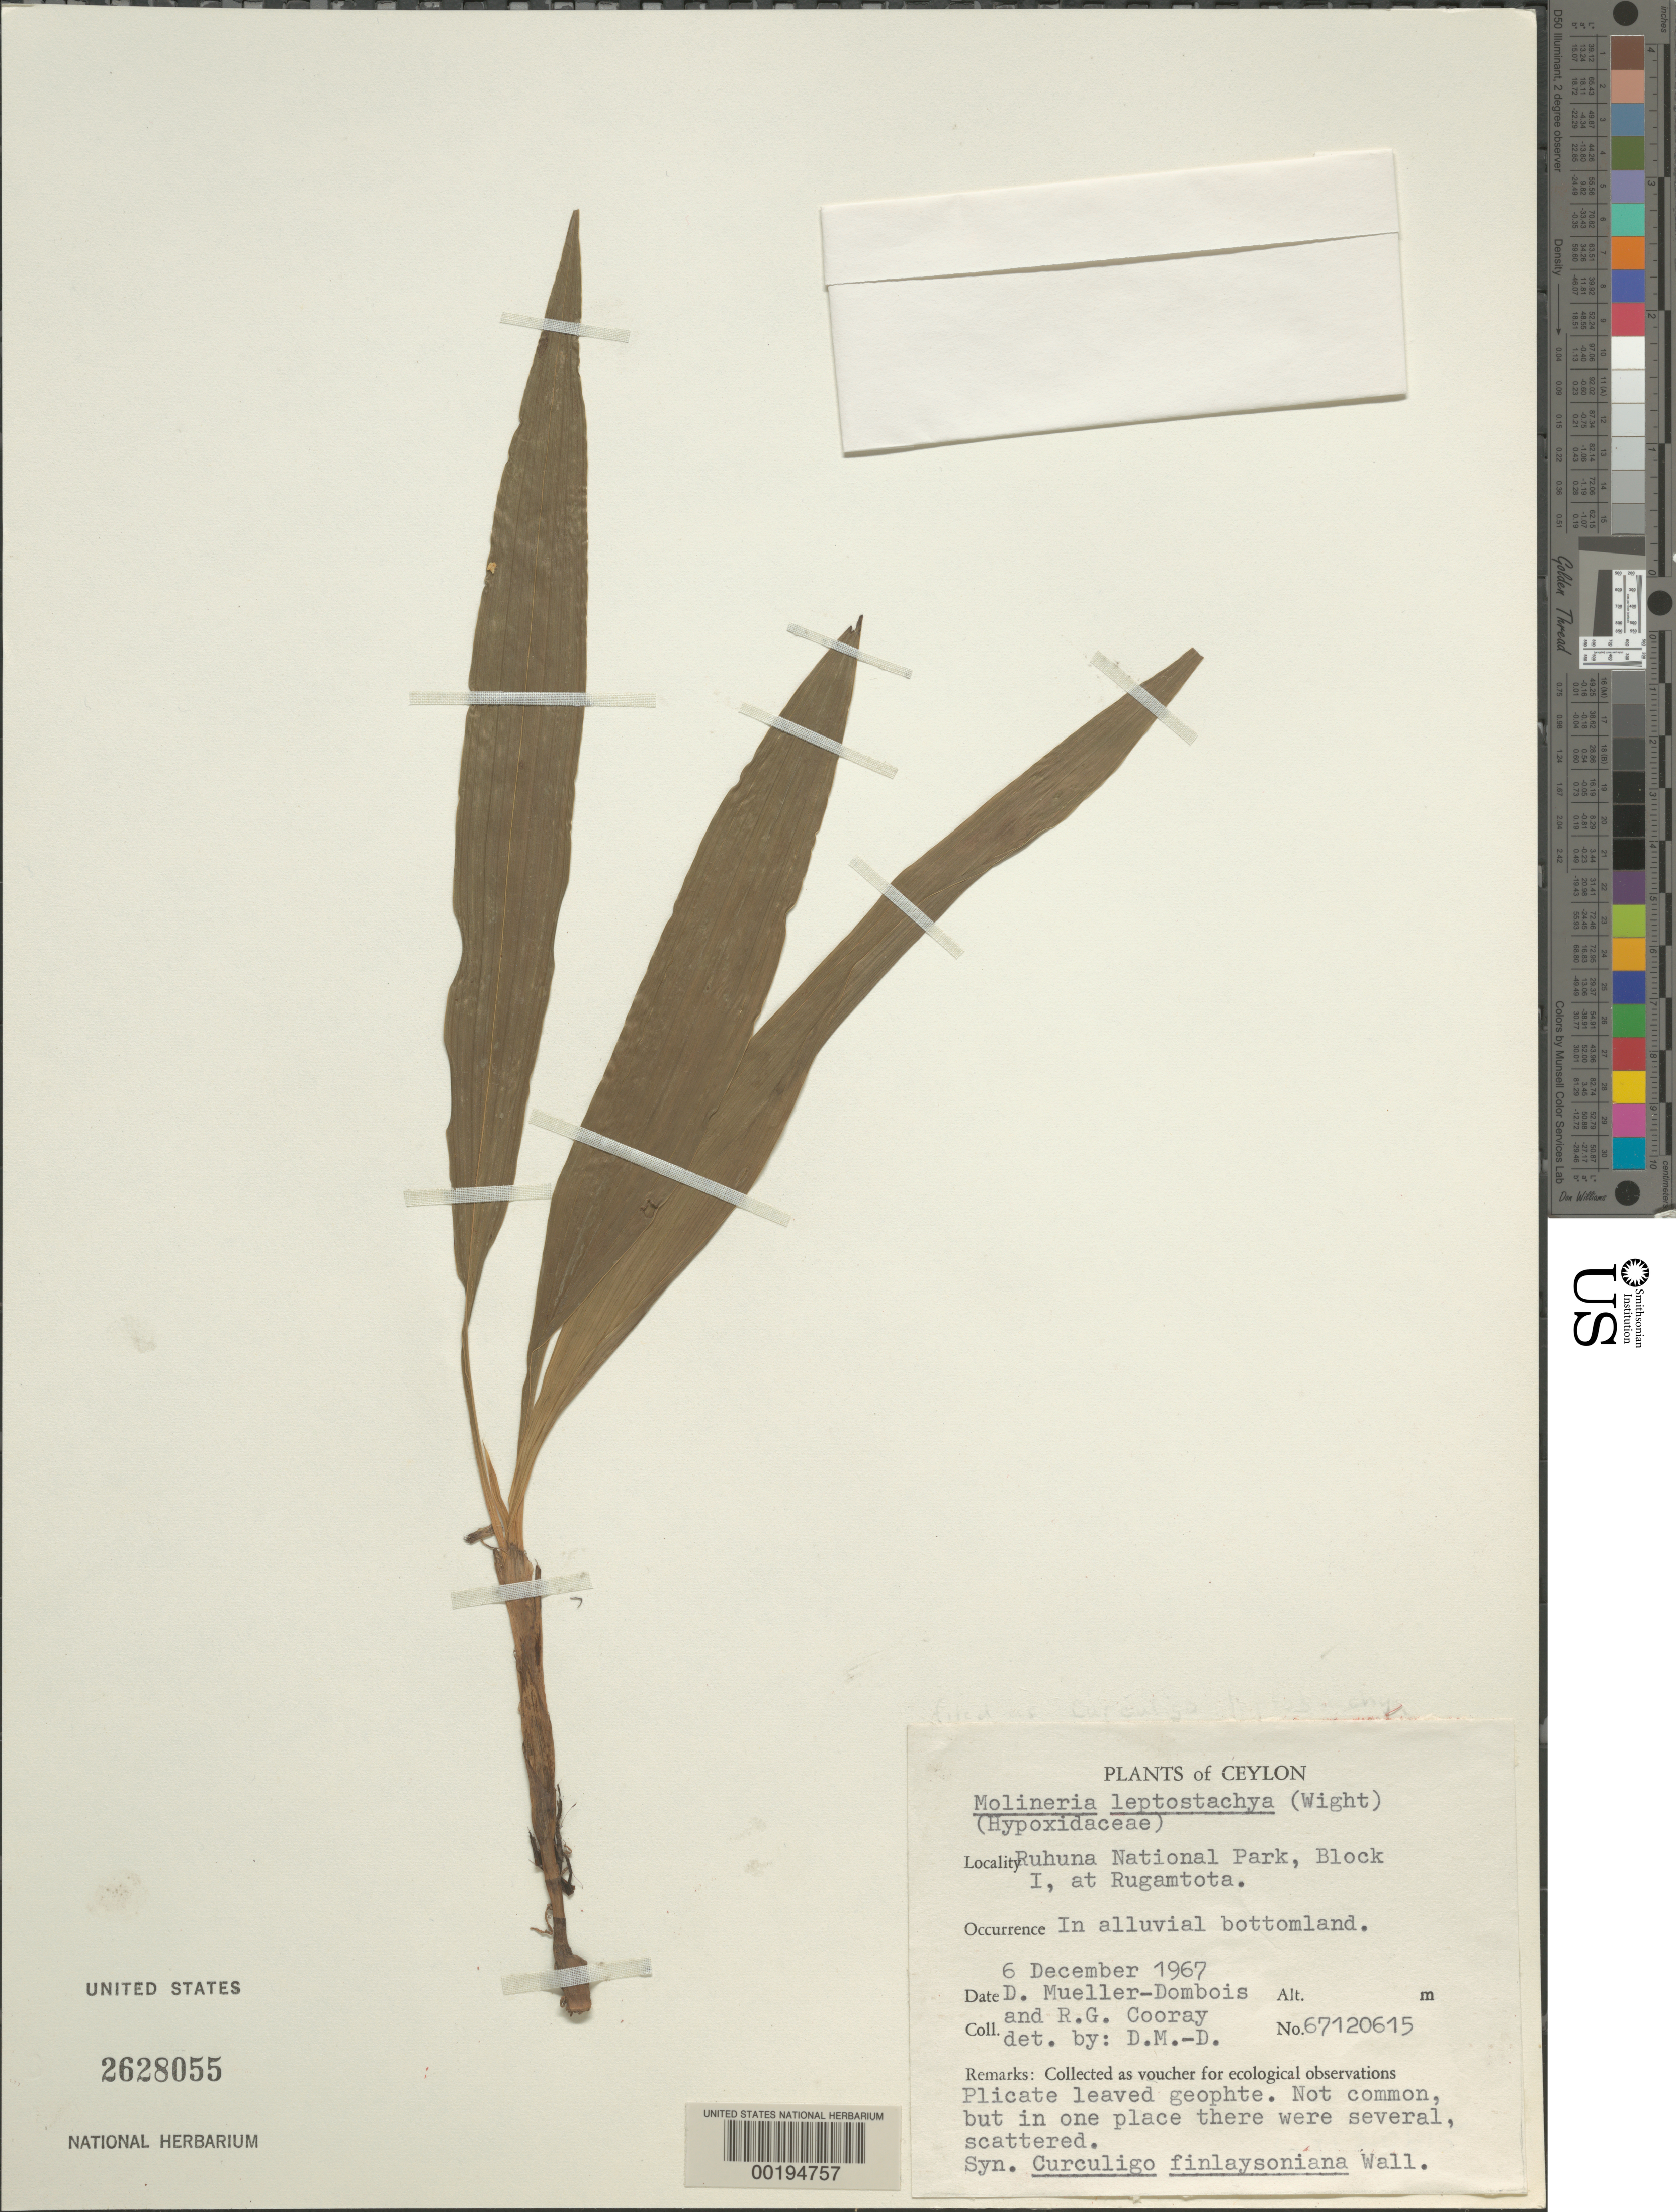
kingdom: Plantae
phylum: Tracheophyta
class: Liliopsida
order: Asparagales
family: Hypoxidaceae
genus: Curculigo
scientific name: Curculigo trichocarpa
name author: (Wight) Bennet & Raizada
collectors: D. Mueller-Dombois & R. Cooray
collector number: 67120615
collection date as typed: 06 Dec 1967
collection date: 1967-12-06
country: Sri Lanka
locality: Ruhuna national park, block i, at rugamtota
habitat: In alluvial bottomland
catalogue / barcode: US 2628055